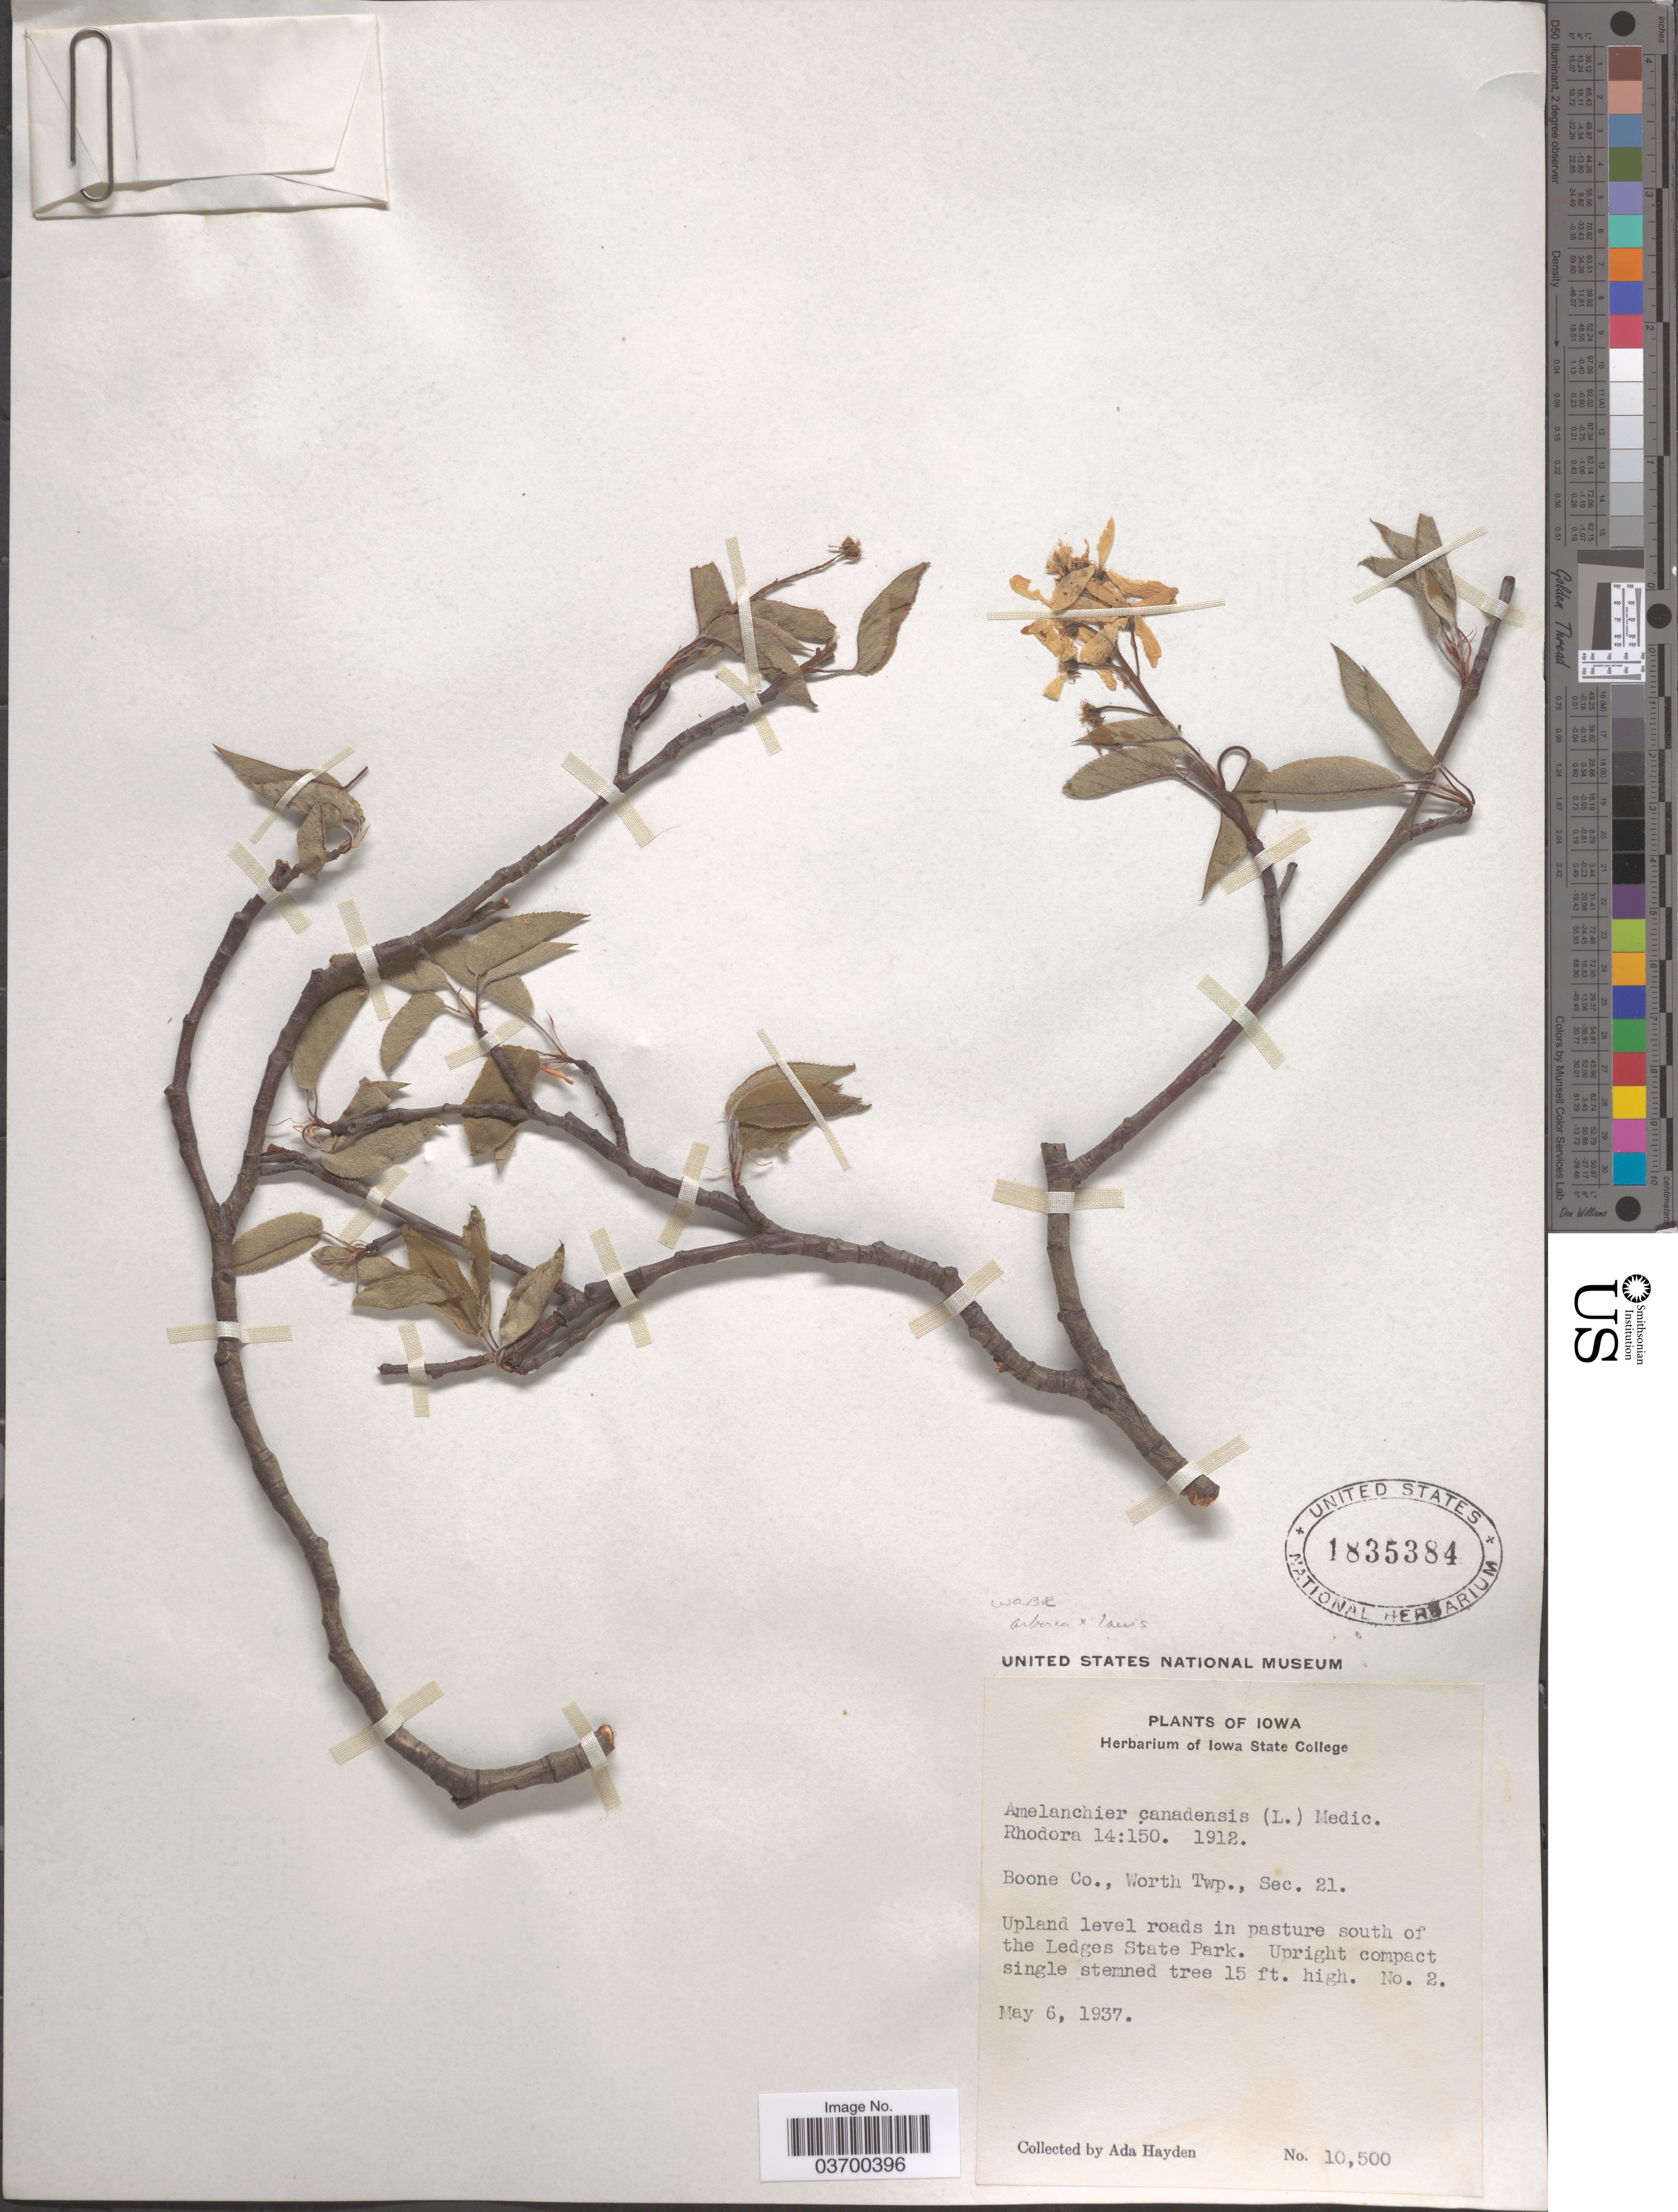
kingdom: Plantae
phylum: Tracheophyta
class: Magnoliopsida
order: Rosales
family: Rosaceae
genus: Amelanchier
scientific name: Amelanchier canadensis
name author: (L.) Medic.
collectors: Ada Hayden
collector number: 10500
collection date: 1937-05-06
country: United States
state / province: Iowa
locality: Boone Co., Worth Twp., Sec. 21. Upland level roads in pasture south of the Ledges State Park.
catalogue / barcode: US 1835384